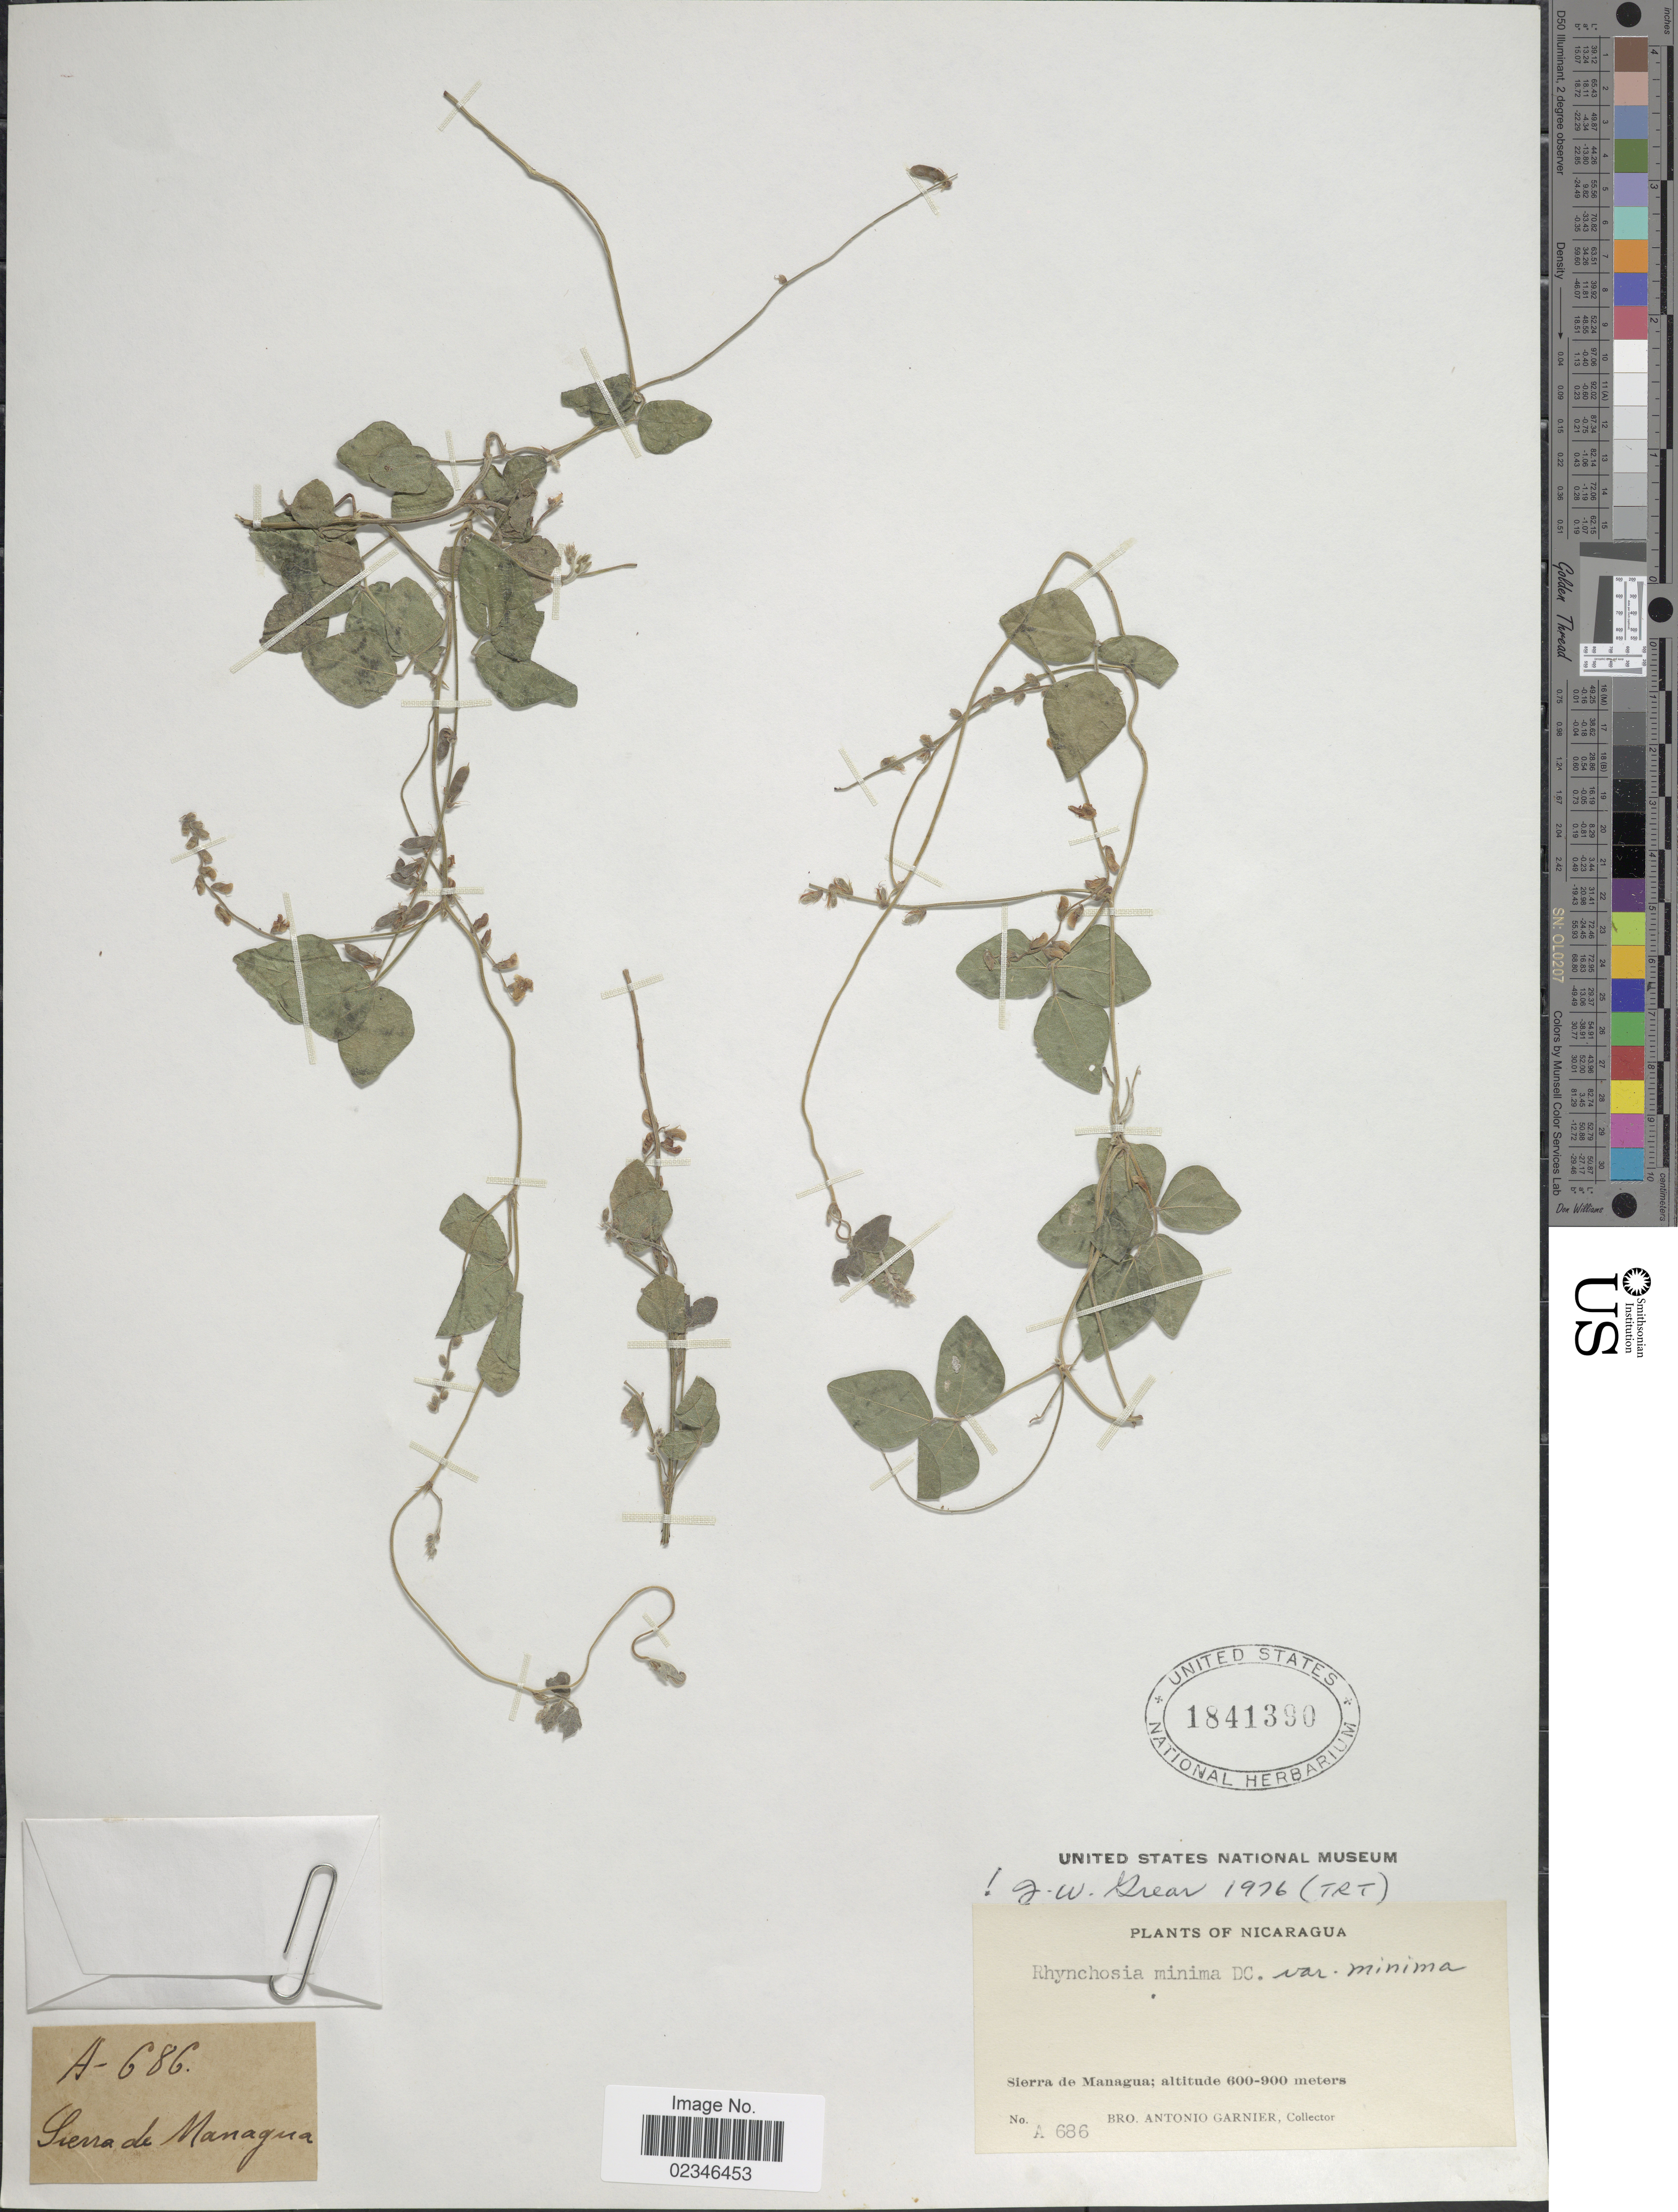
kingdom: Plantae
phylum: Tracheophyta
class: Magnoliopsida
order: Fabales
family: Fabaceae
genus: Rhynchosia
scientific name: Rhynchosia minima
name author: (L.) DC.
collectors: Bro. A. Garnier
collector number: A686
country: Nicaragua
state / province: Managua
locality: Sierra de Managua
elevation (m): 600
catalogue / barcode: US 1841390